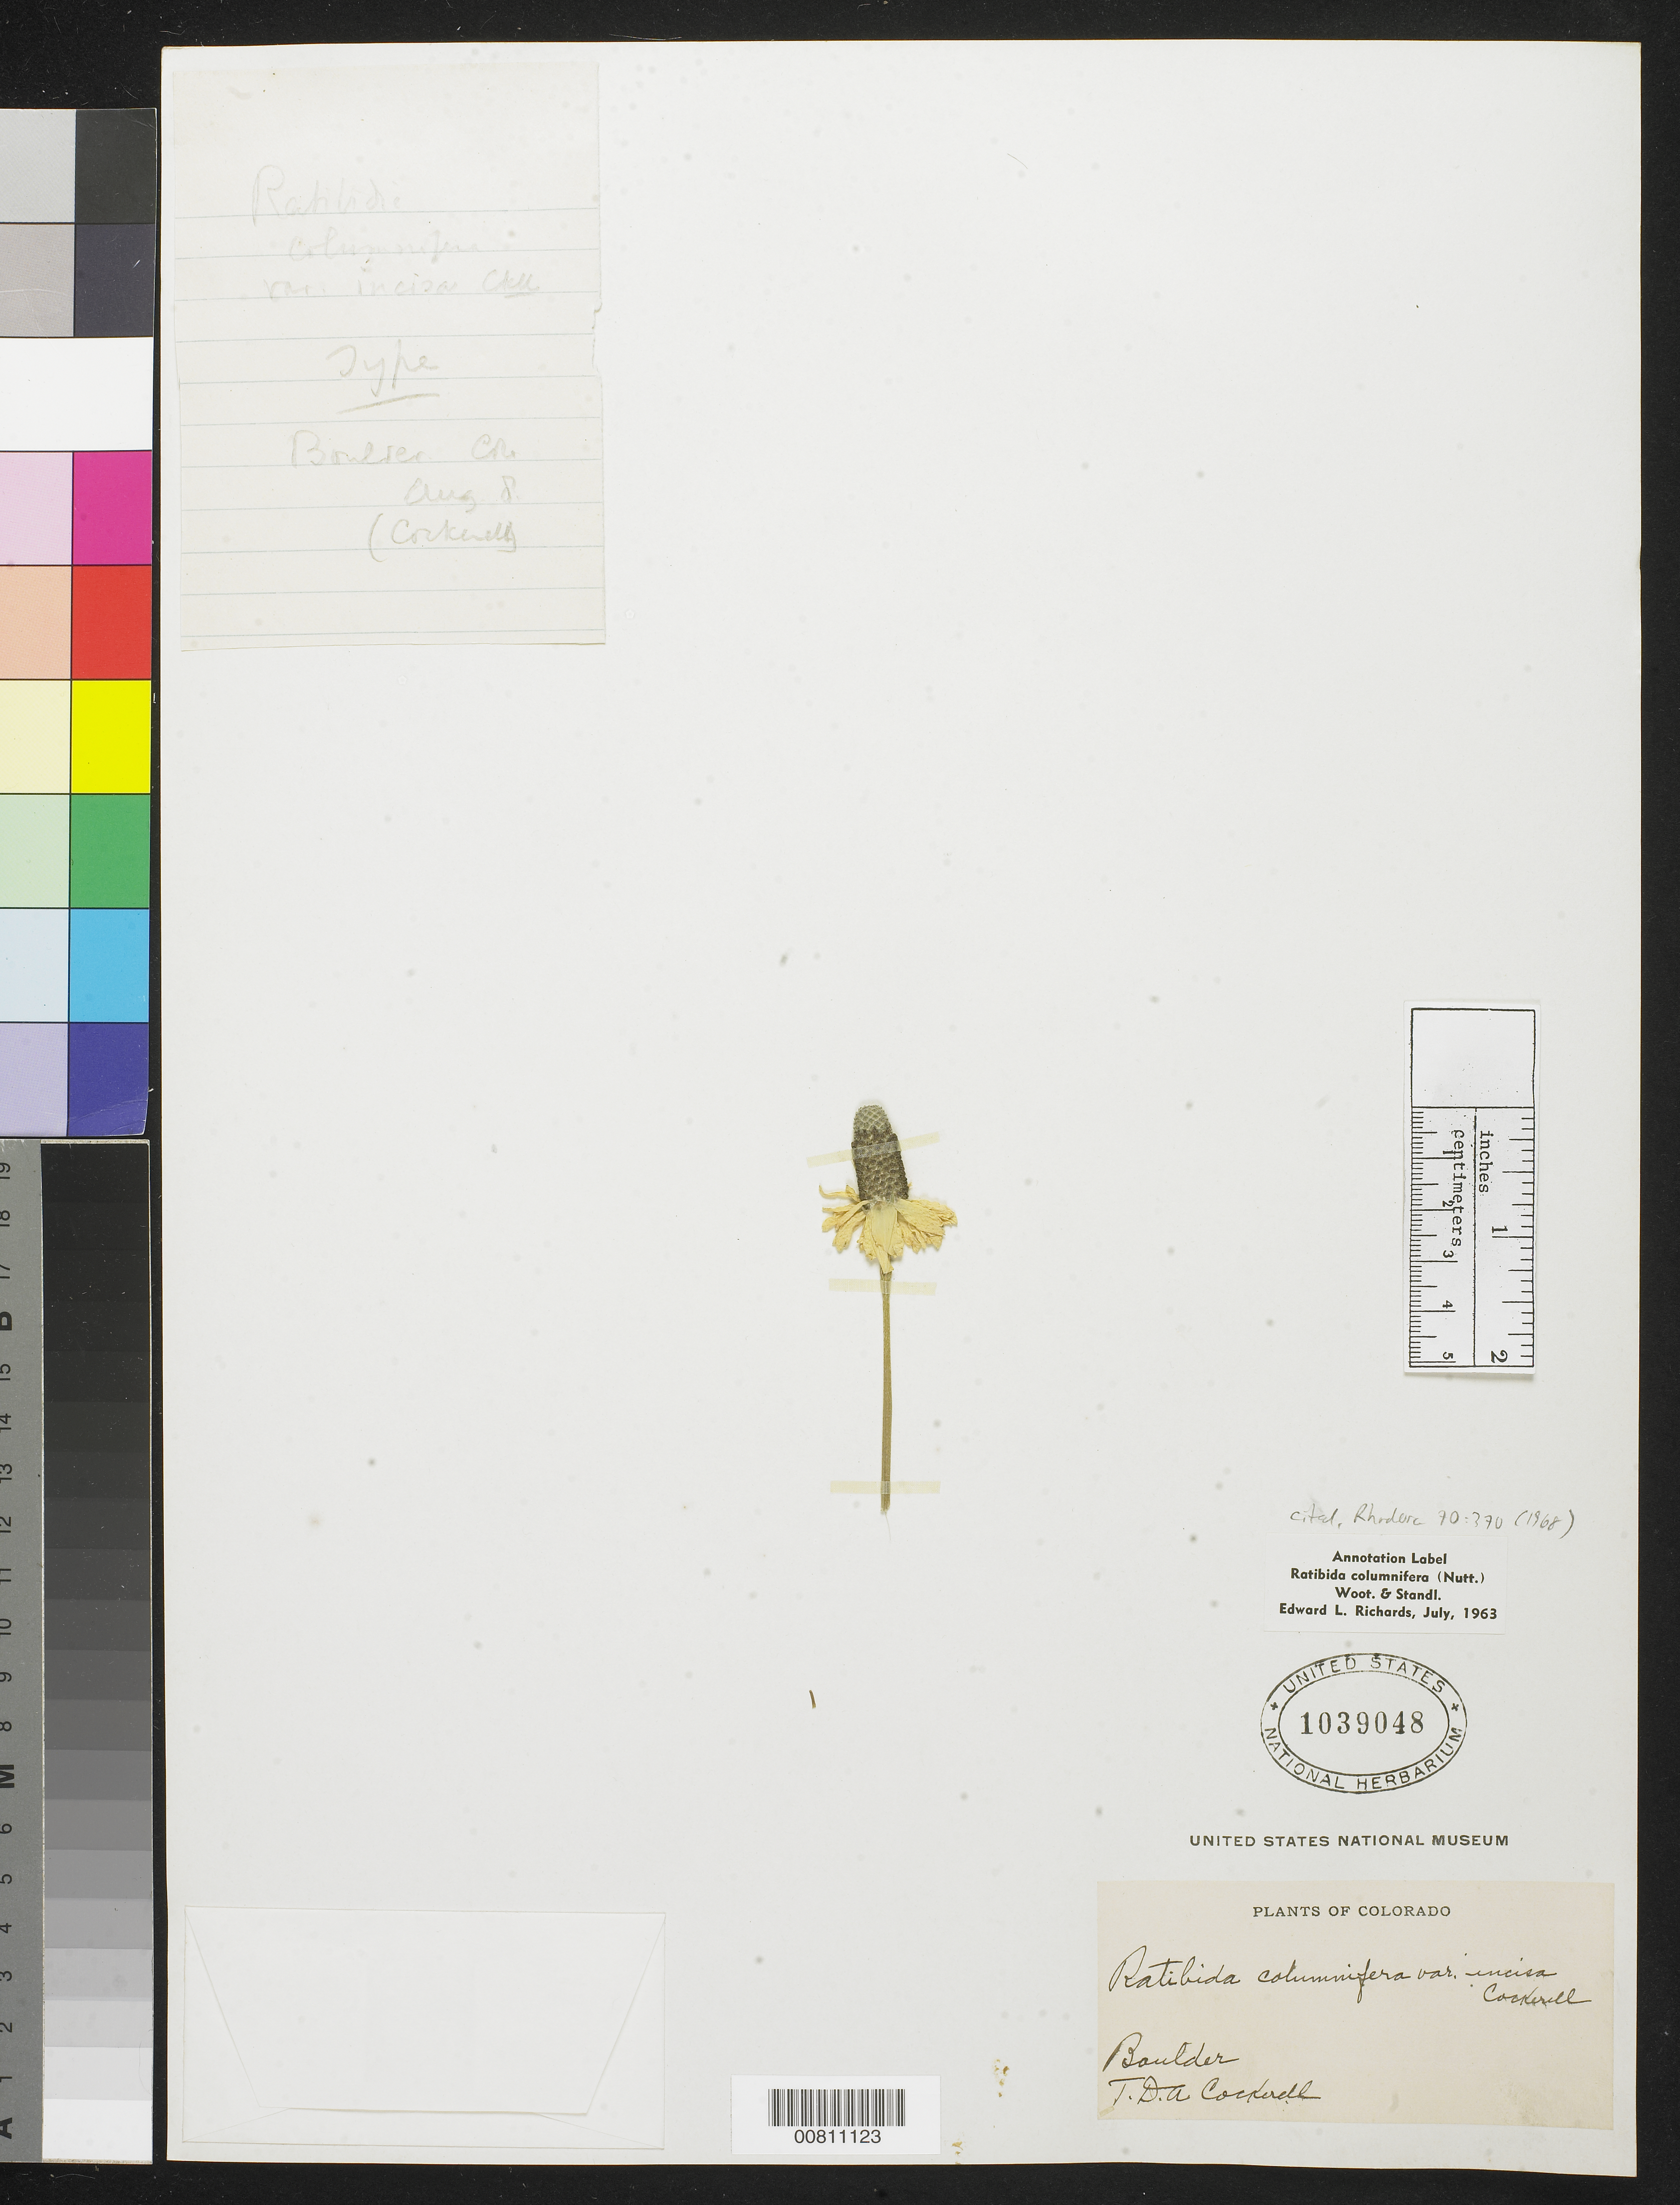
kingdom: Plantae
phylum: Tracheophyta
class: Magnoliopsida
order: Asterales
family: Asteraceae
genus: Ratibida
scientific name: Ratibida columnifera var. incisa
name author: Cockerell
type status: Type Collection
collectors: W. Cockerell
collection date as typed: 08 Aug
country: United States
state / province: Colorado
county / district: Boulder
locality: Boulder.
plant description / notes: Cited by E.L. Richards, Rhodora 70: 370 (1968).; Unclear whether US duplicate is holotype, isotype, or syntype.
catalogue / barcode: US 1039048